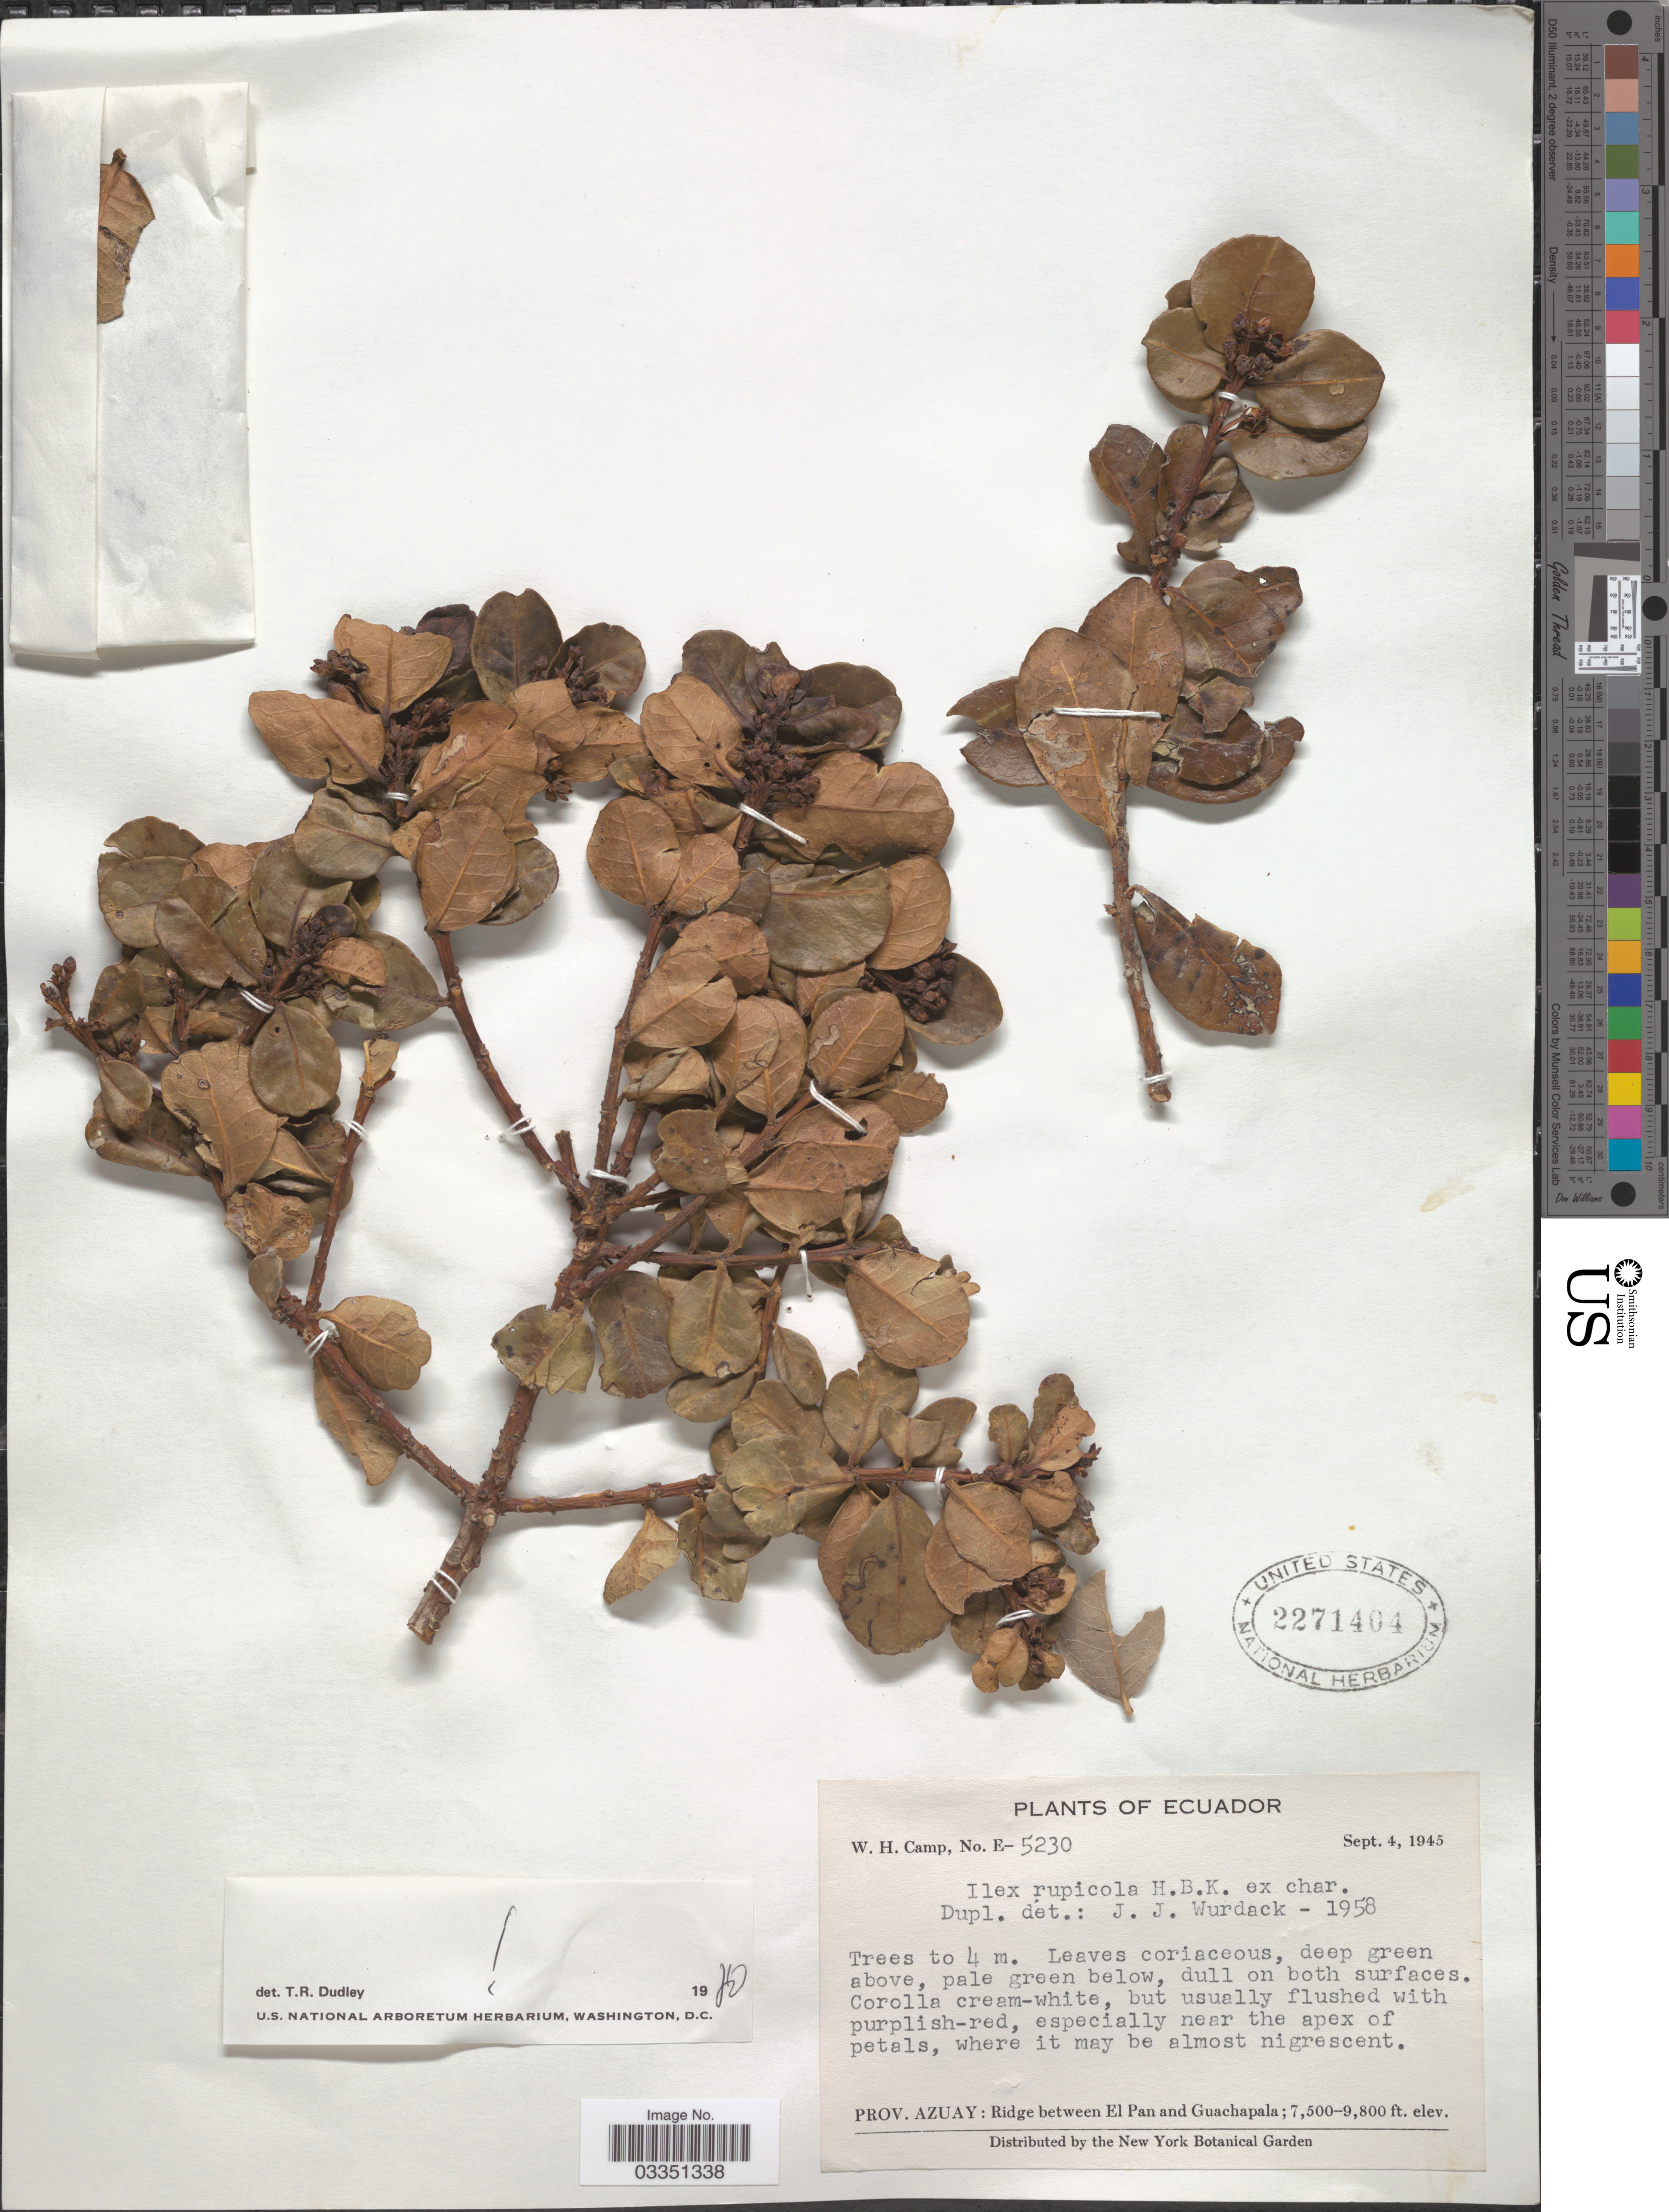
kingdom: Plantae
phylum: Tracheophyta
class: Magnoliopsida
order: Aquifoliales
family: Aquifoliaceae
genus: Ilex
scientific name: Ilex rupicola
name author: Kunth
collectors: W. H. Camp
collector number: E-5230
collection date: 1945-09-04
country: Ecuador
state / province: Azuay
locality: Ridge between El Pan and Guachapala.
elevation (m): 2286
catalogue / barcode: US 2271404